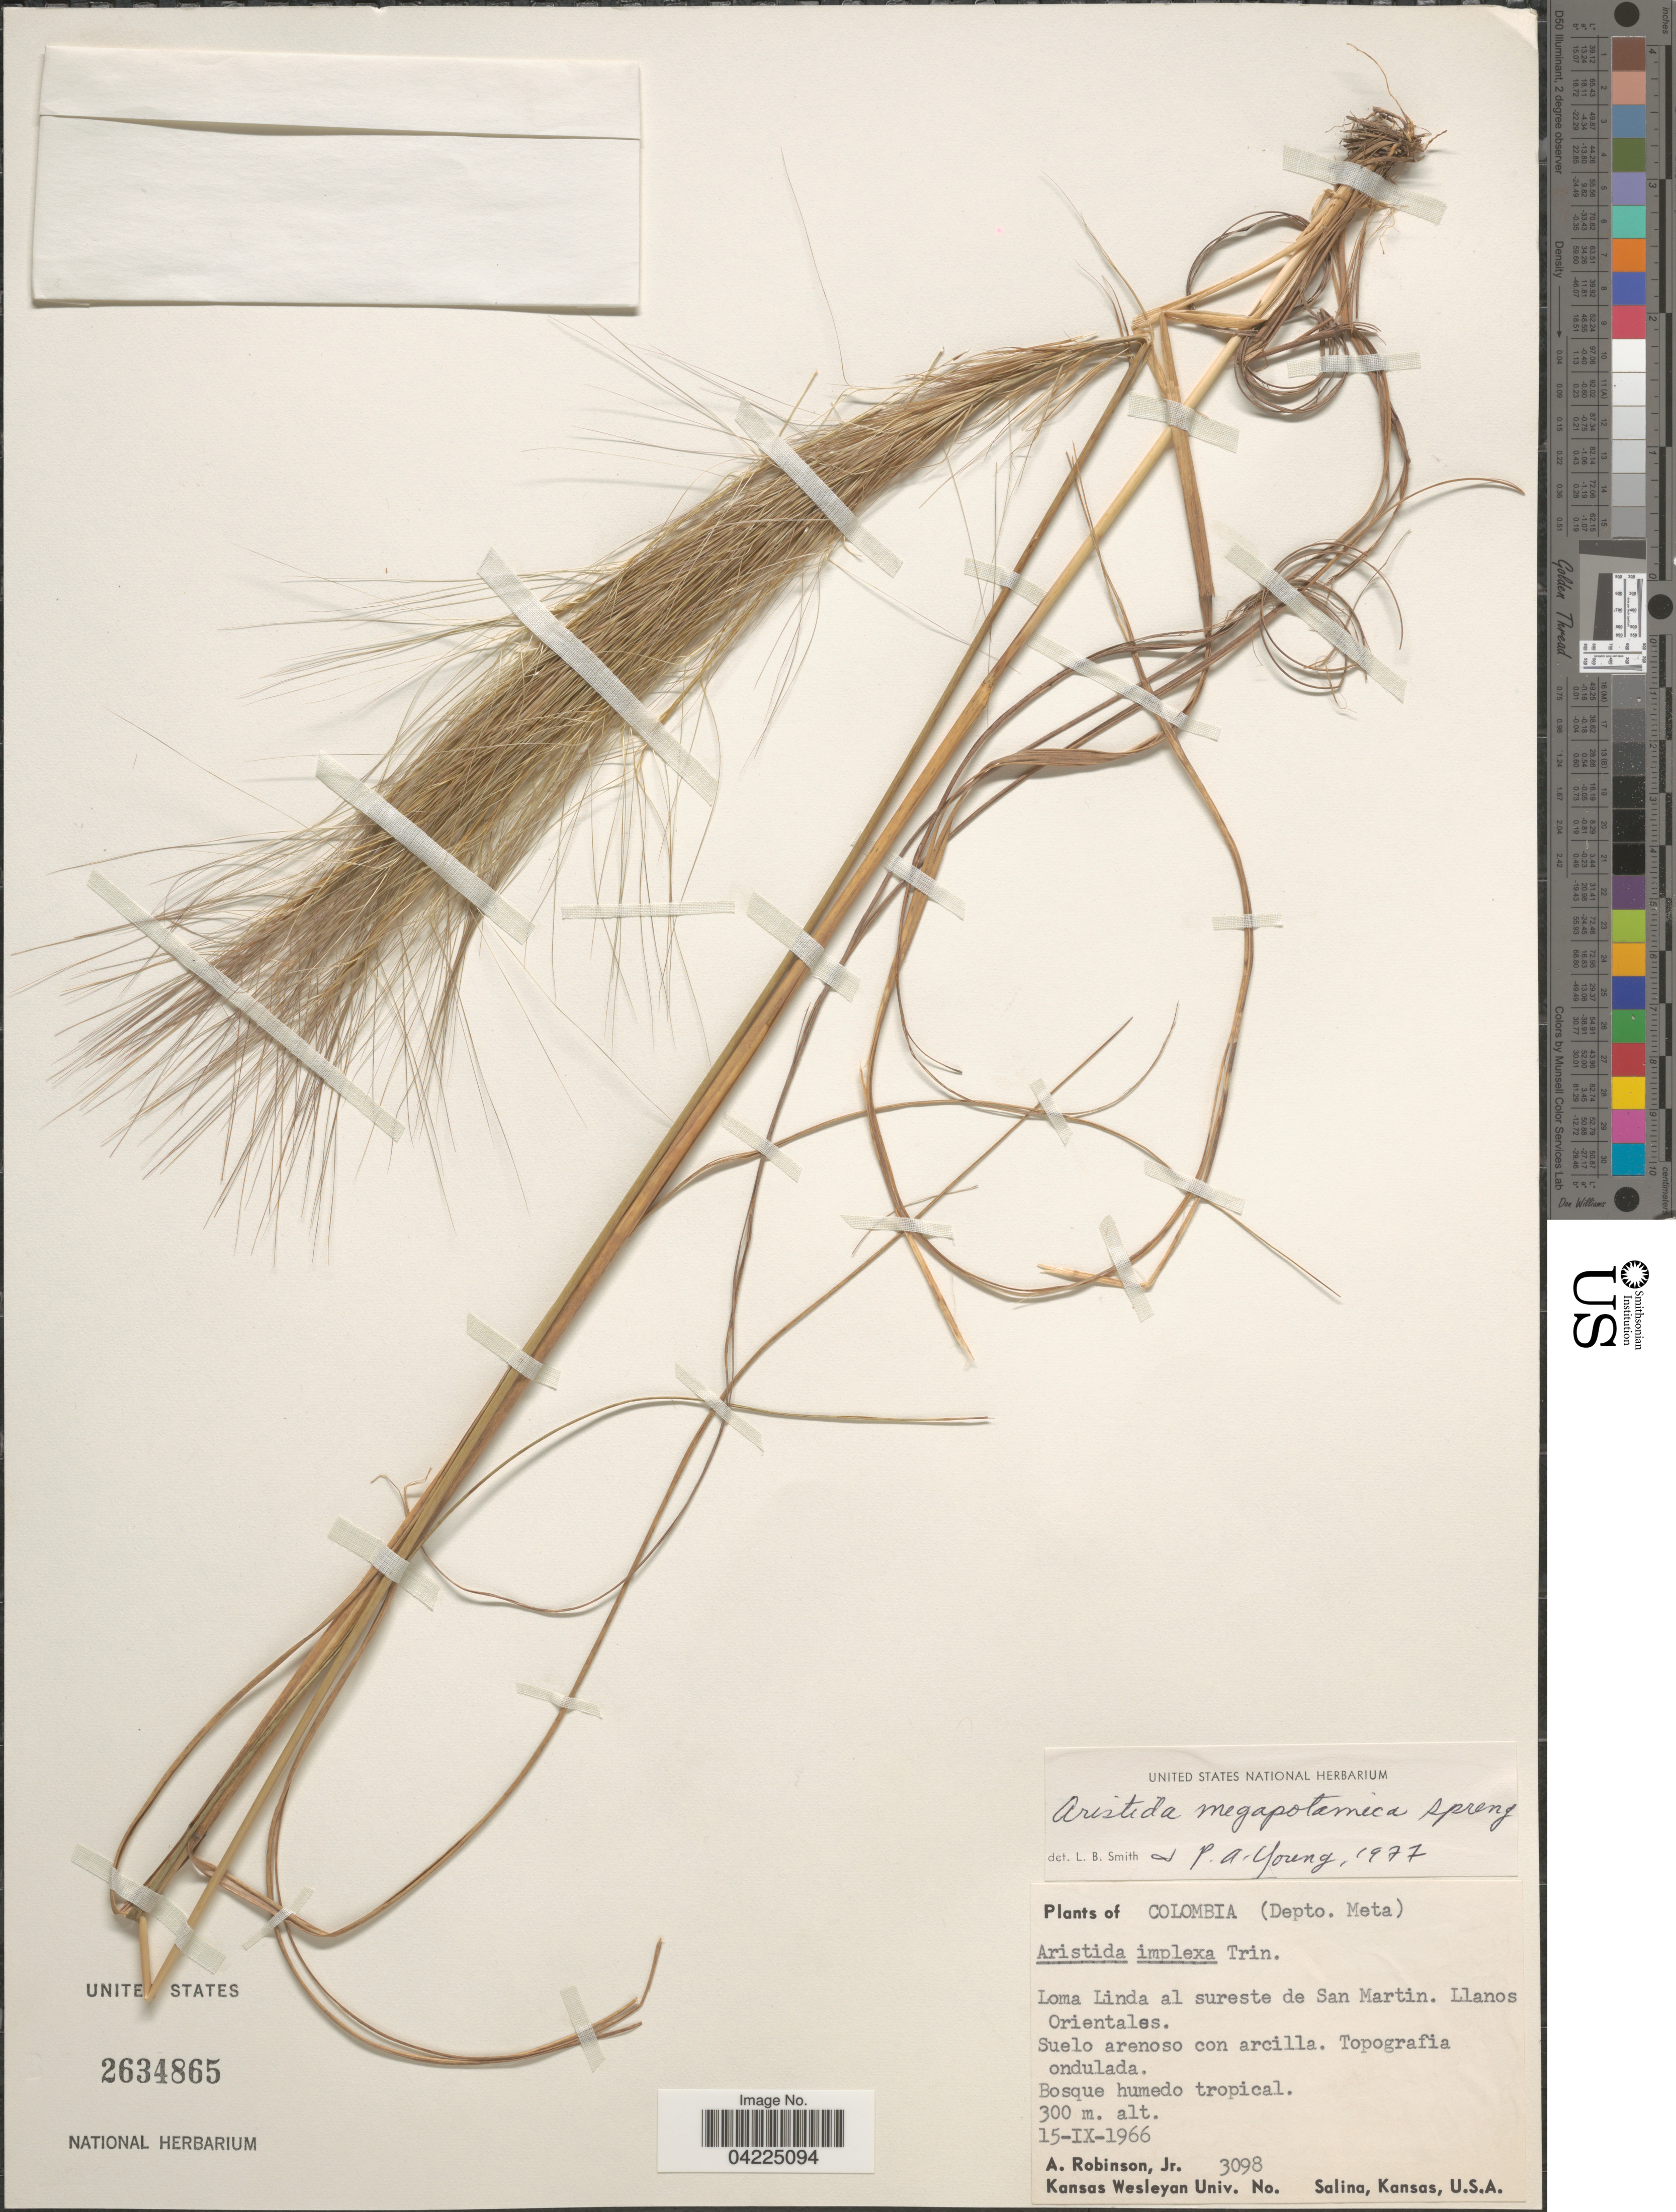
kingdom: Plantae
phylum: Tracheophyta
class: Liliopsida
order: Poales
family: Poaceae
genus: Aristida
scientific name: Aristida megapotamica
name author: Spreng.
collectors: A. Robinson Jr.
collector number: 3098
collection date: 1966-09-15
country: Colombia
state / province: Meta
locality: Depto. Meta. Loma Linda al sureste de San Martin. Llanos Orientales.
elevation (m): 300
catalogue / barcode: US 2634865